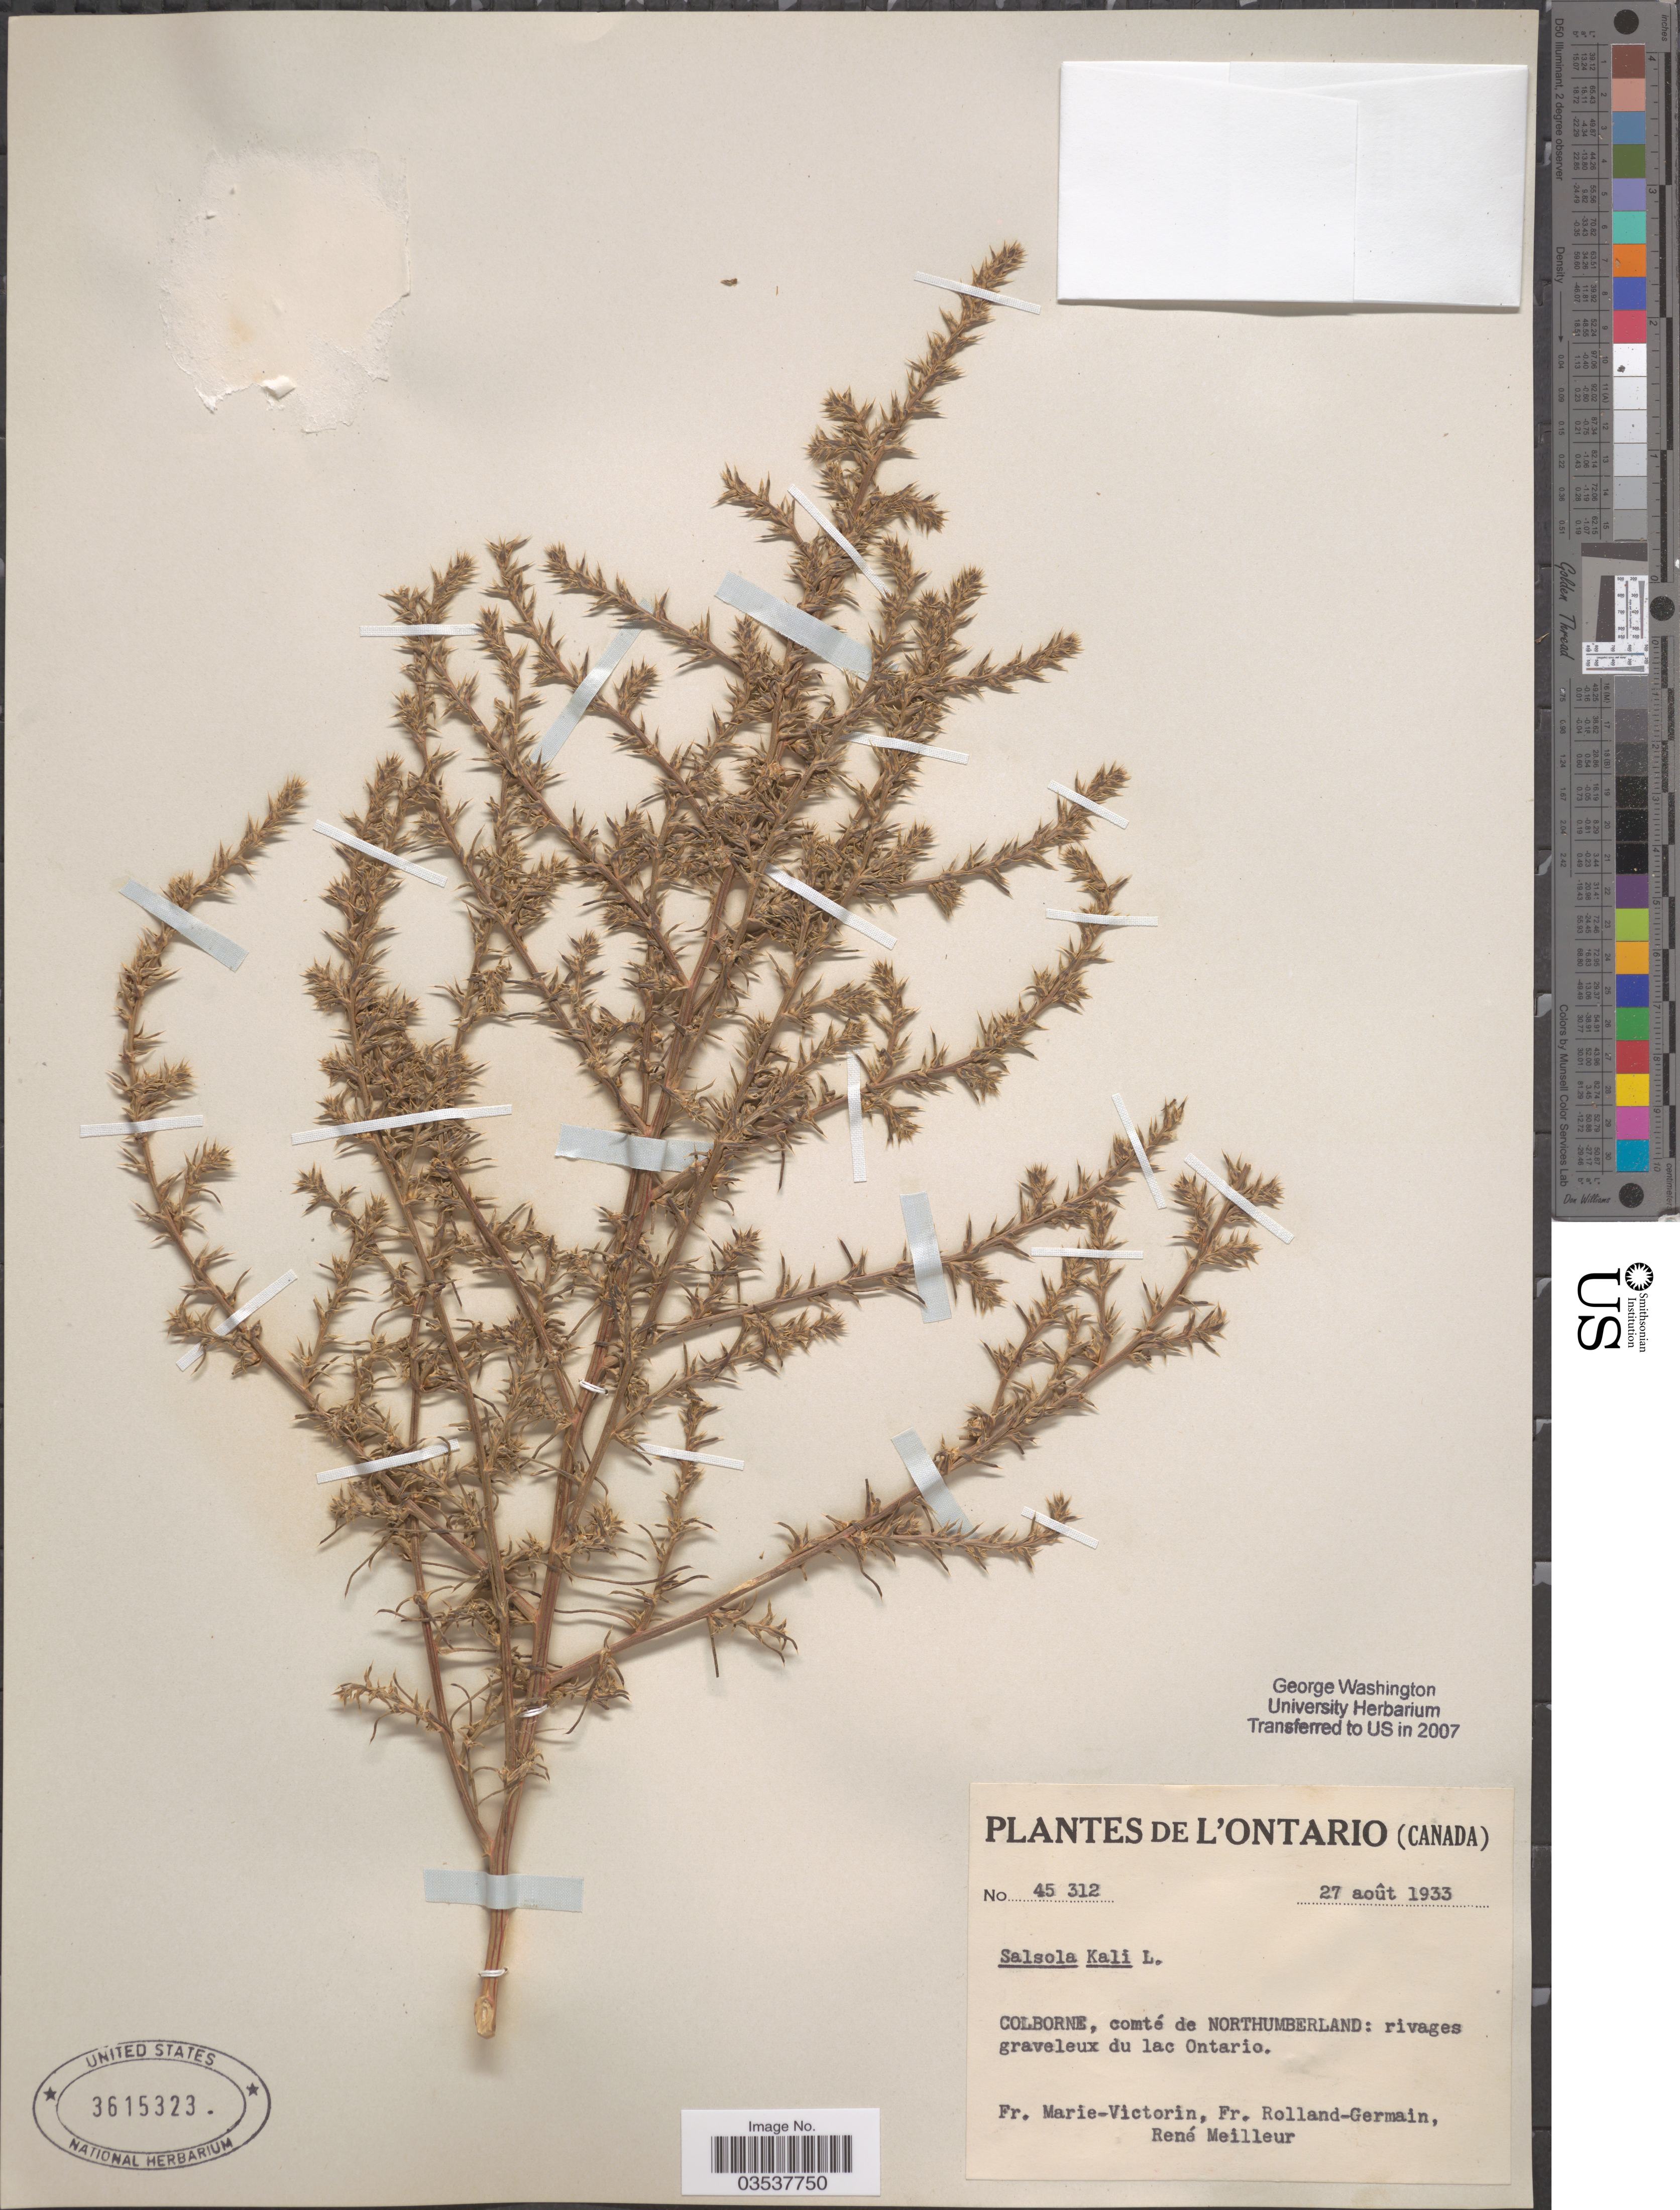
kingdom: Plantae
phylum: Tracheophyta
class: Magnoliopsida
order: Caryophyllales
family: Amaranthaceae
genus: Salsola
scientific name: Salsola kali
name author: L.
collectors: F. Marie-Victorin, Rolland-Germain & R. Meilleur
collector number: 45312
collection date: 1933-08-27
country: Canada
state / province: Ontario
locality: Colborne, comté de Northumberland: rivages graveleux du lac Ontario.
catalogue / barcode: US 3615323